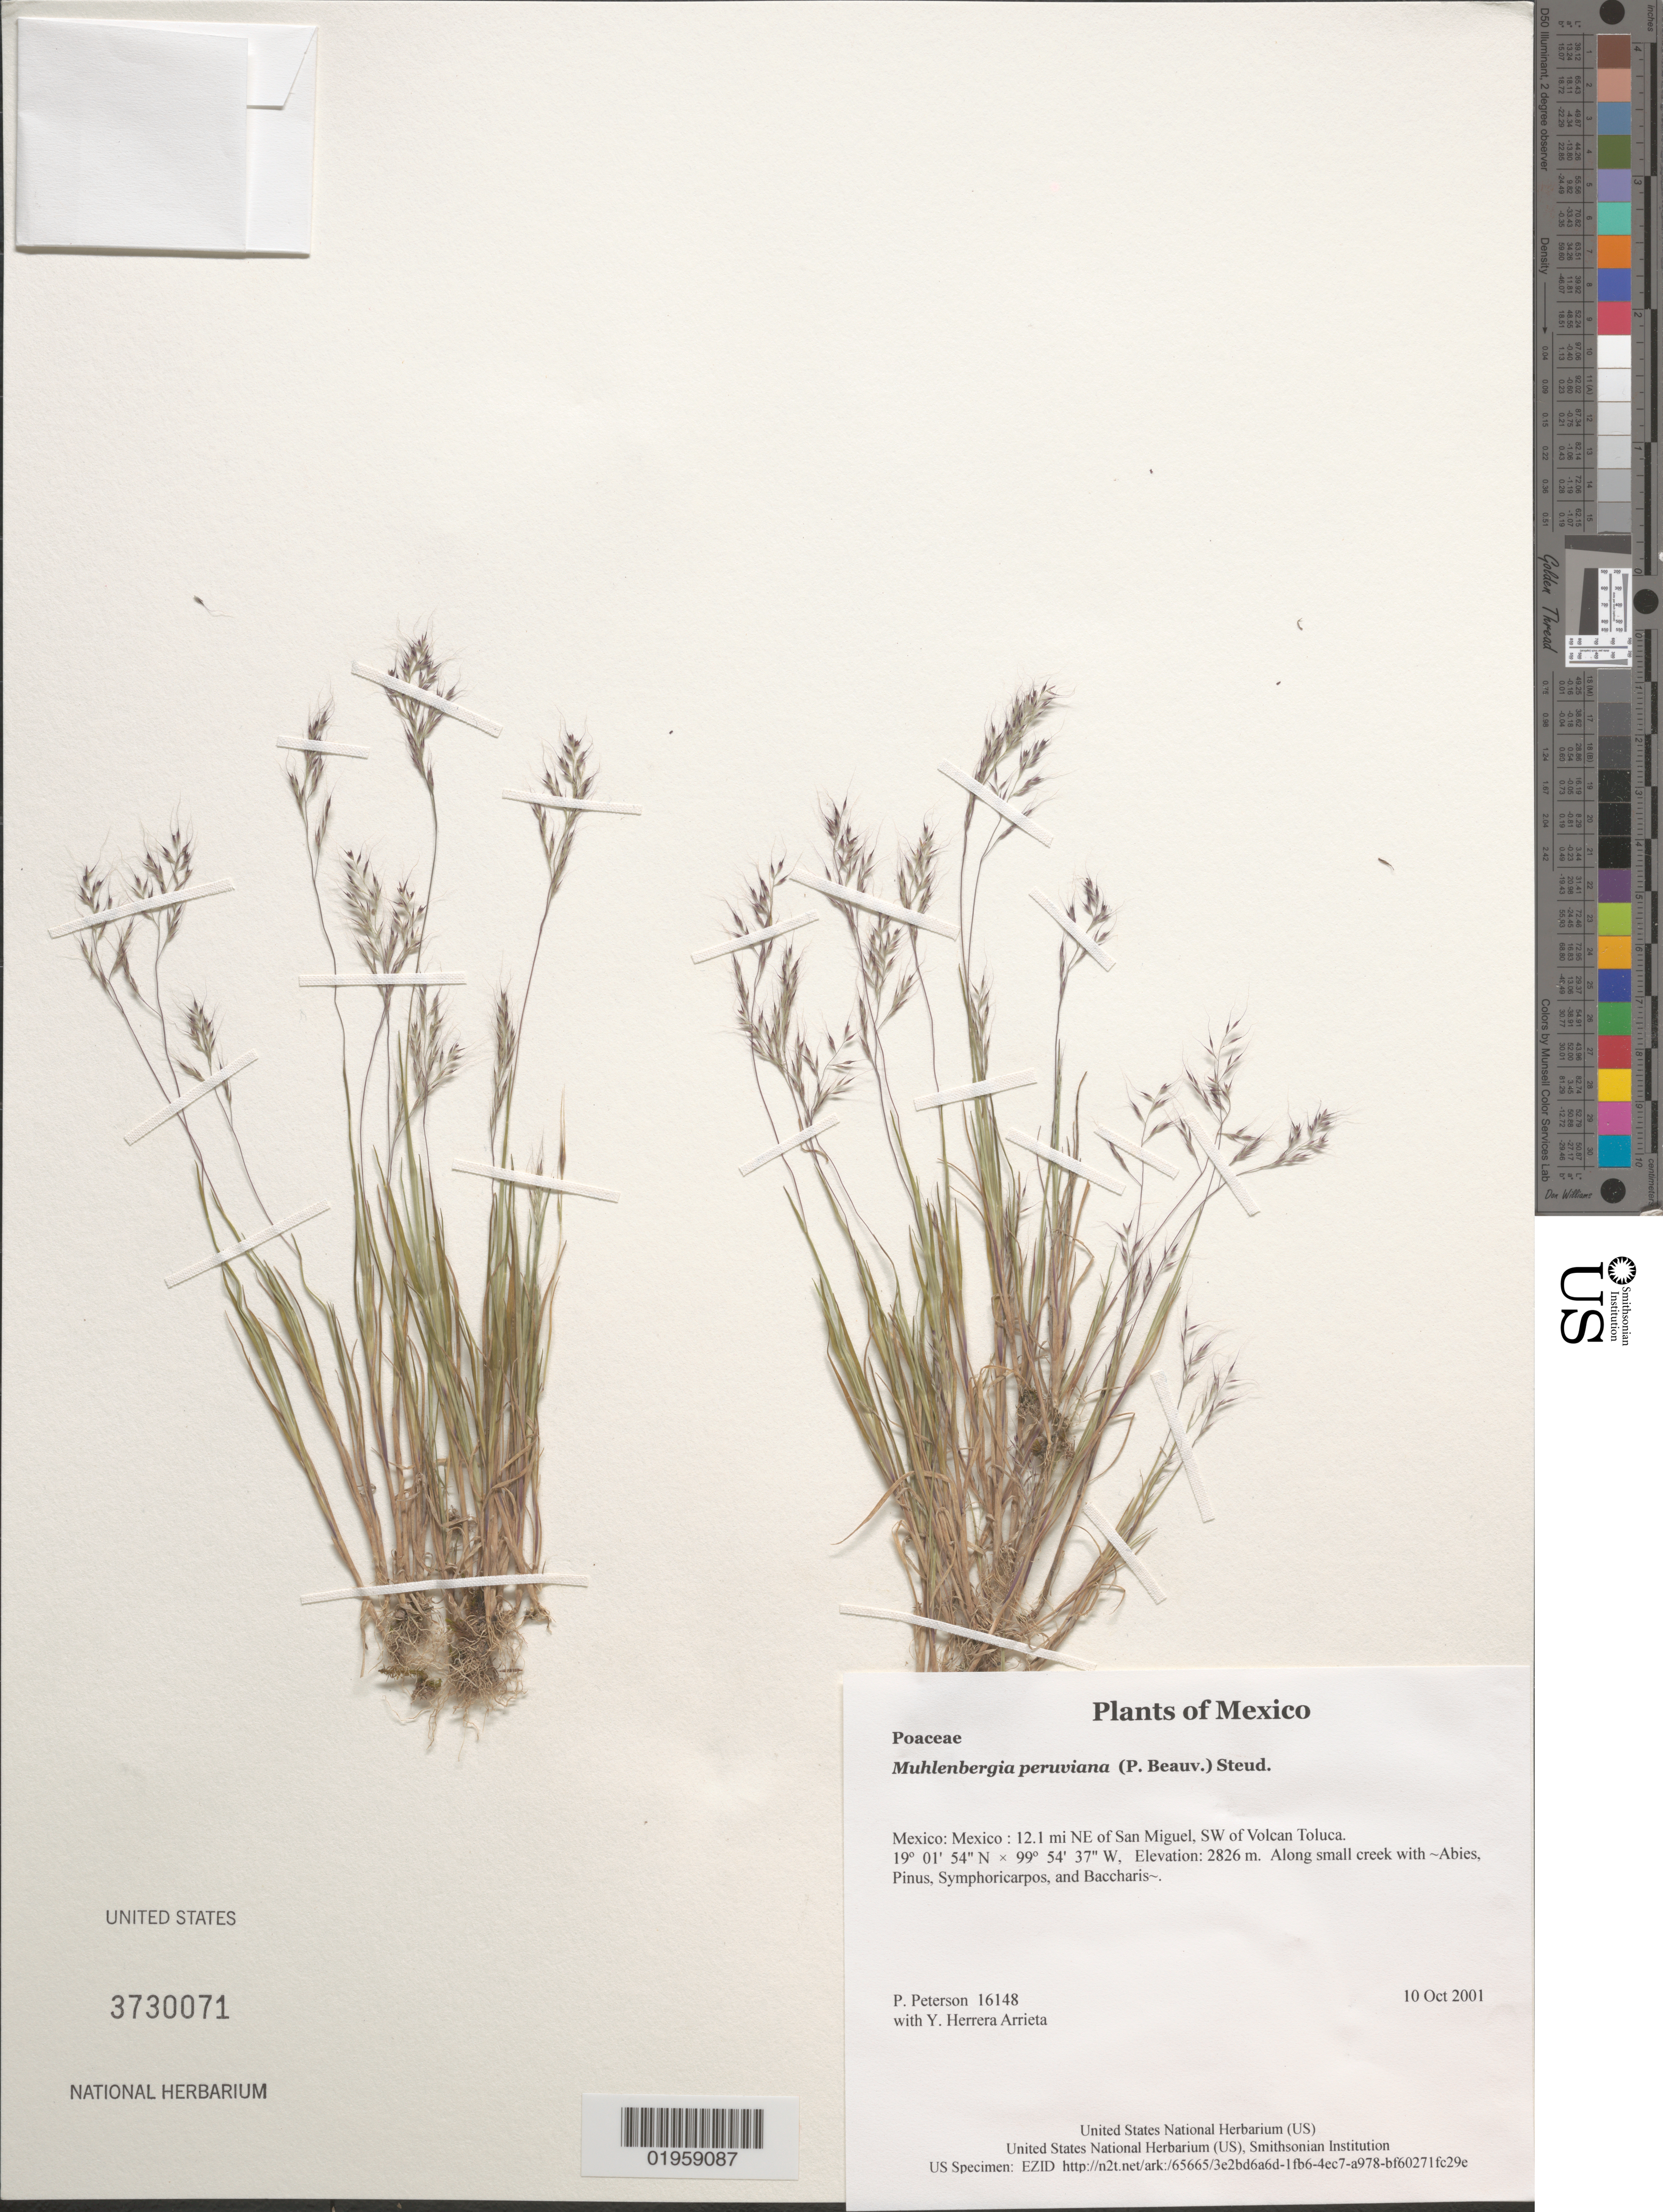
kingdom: Plantae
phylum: Tracheophyta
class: Liliopsida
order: Poales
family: Poaceae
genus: Muhlenbergia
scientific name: Muhlenbergia peruviana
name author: (P. Beauv.) Steud.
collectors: P. M. Peterson & Y. Herrera Arrieta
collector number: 16148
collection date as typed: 10 Oct 2001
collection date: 2001-10-10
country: Mexico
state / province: México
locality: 12.1 mi NE of San Miguel, SW of Volcan Toluca.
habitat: Along small creek with ~Abies, Pinus, Symphoricarpos, and Baccharis~.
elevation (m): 2826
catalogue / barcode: US 3730071